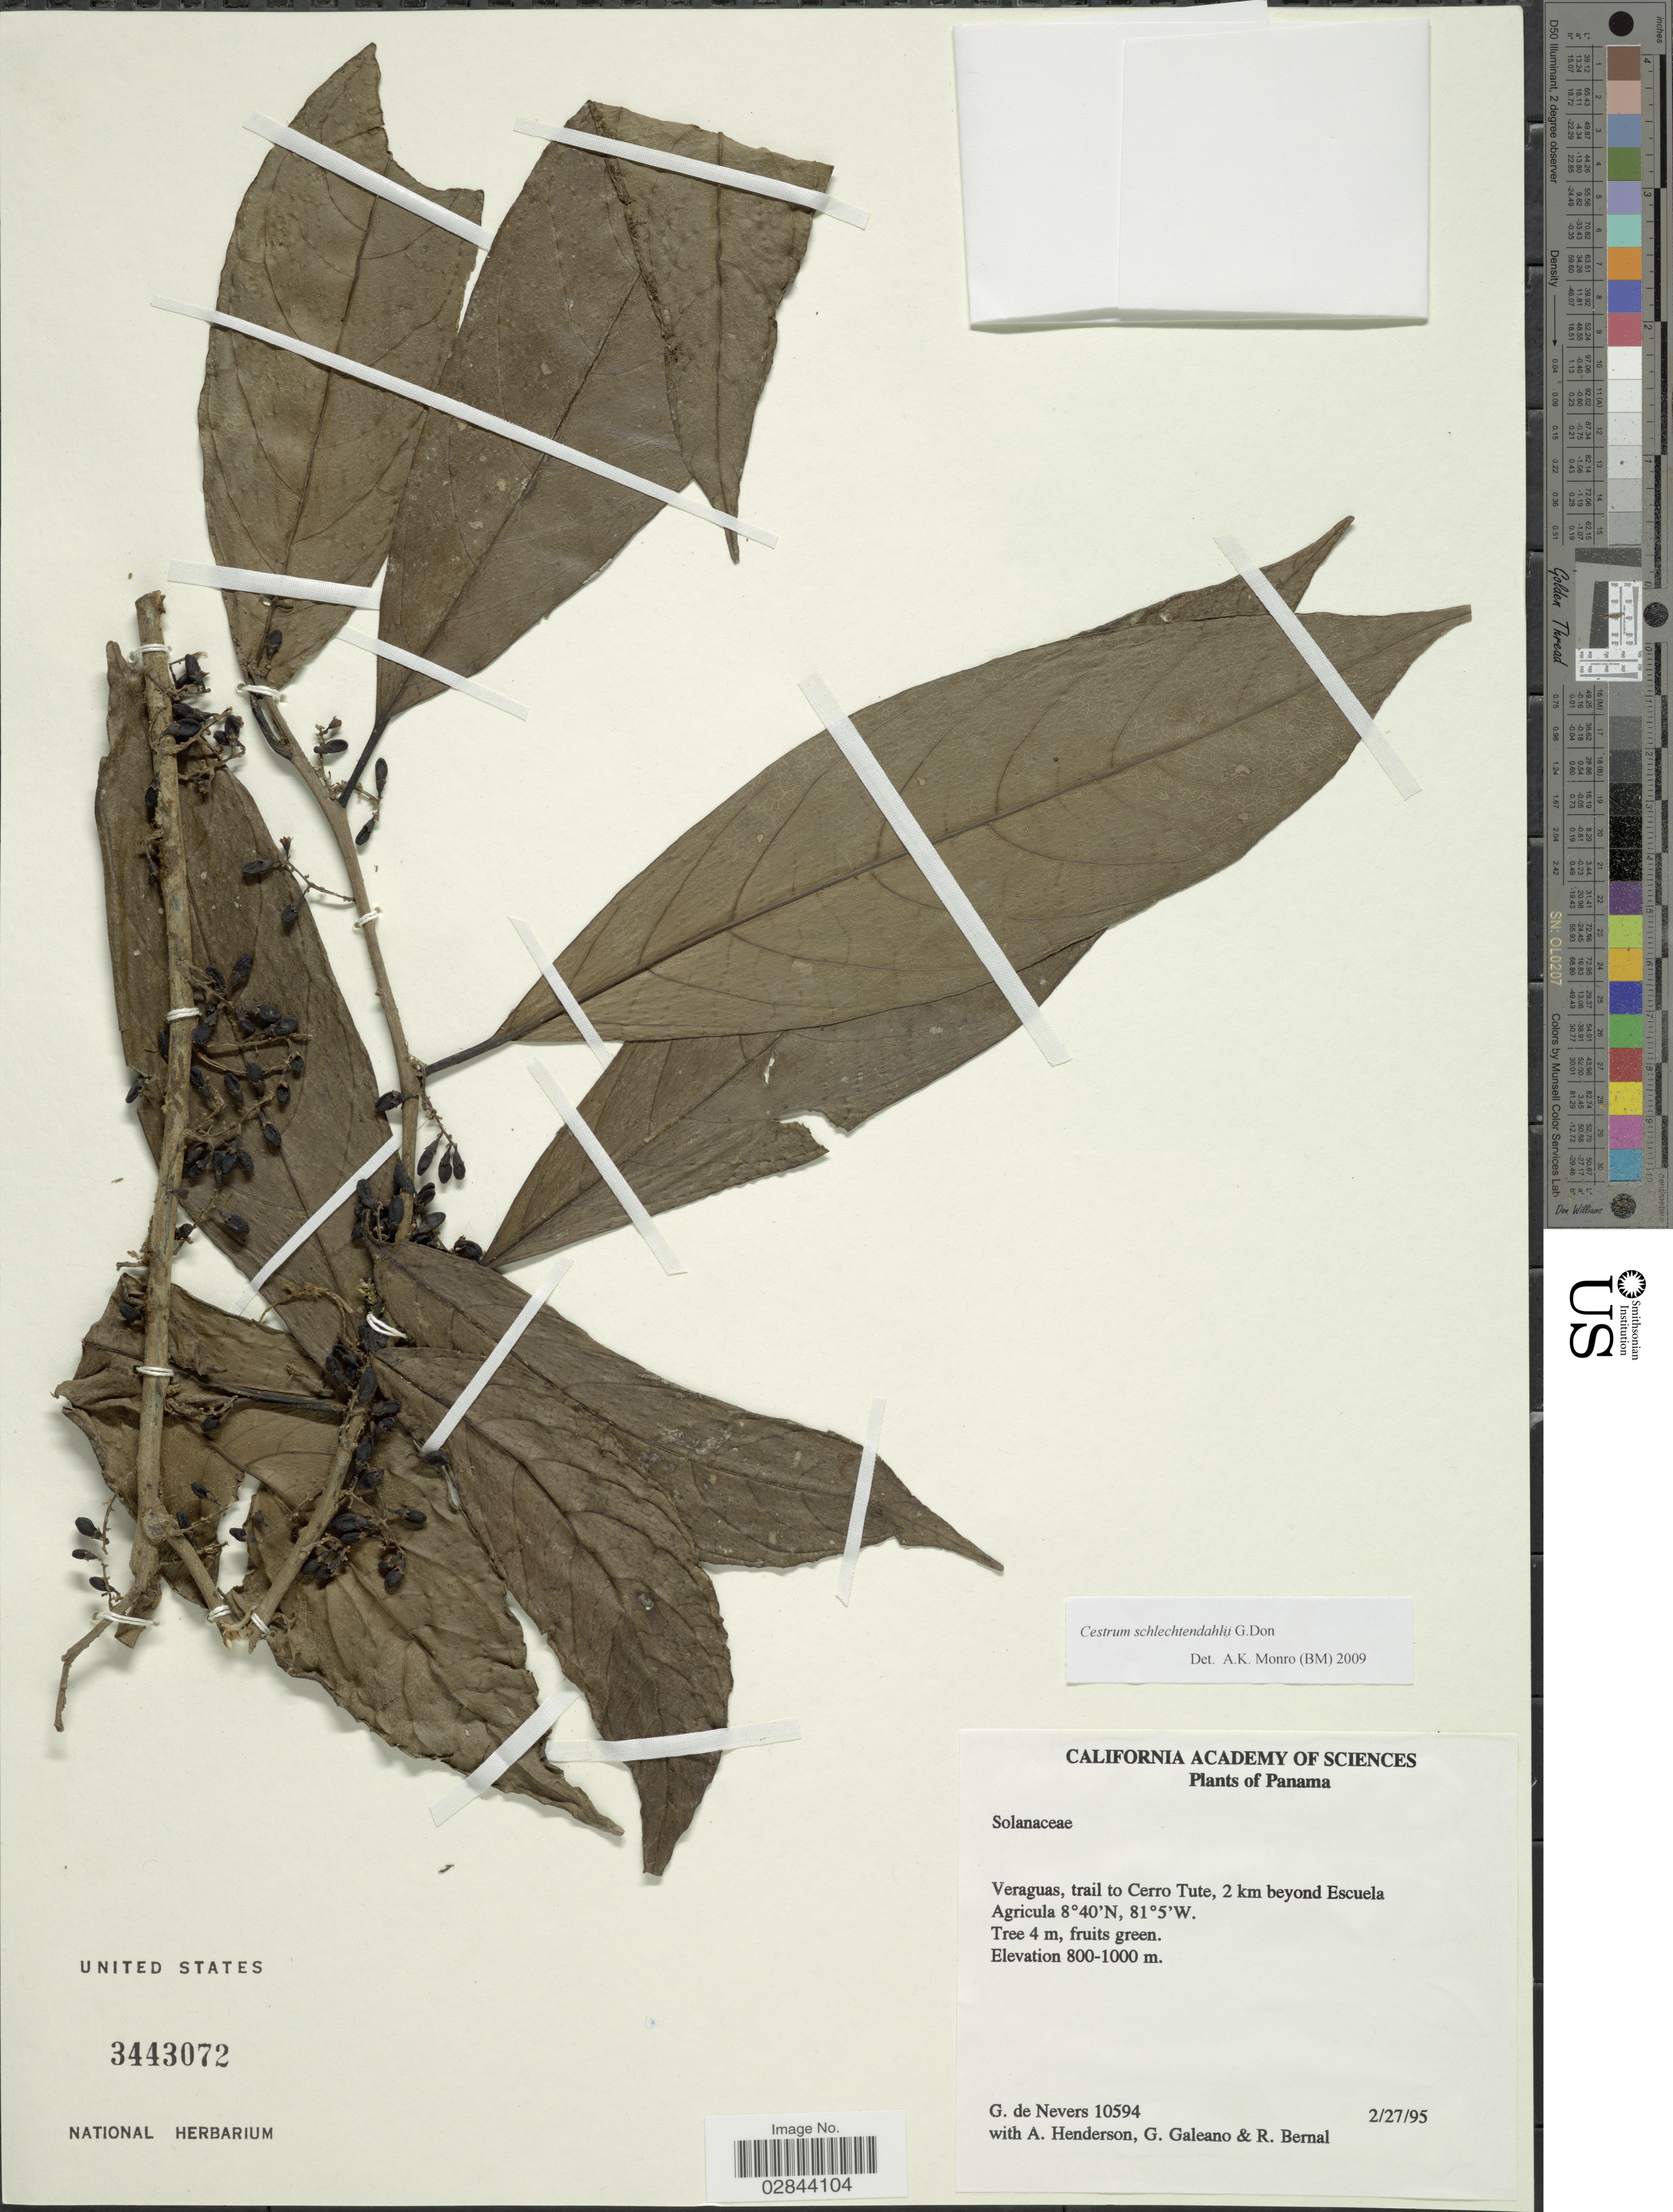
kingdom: Plantae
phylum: Tracheophyta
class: Magnoliopsida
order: Solanales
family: Solanaceae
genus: Cestrum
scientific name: Cestrum schlechtendahlii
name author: G. Don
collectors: G. C. de Nevers, A. Henderson, G. A. Galeano & R. Bernal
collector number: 10594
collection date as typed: Transcribed d/m/y: 27/2/95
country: Panama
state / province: Veraguas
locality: Veraguas, trail to Cerro Tute, 2 km beyond Escuela Agricula.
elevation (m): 800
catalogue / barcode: US 3443072